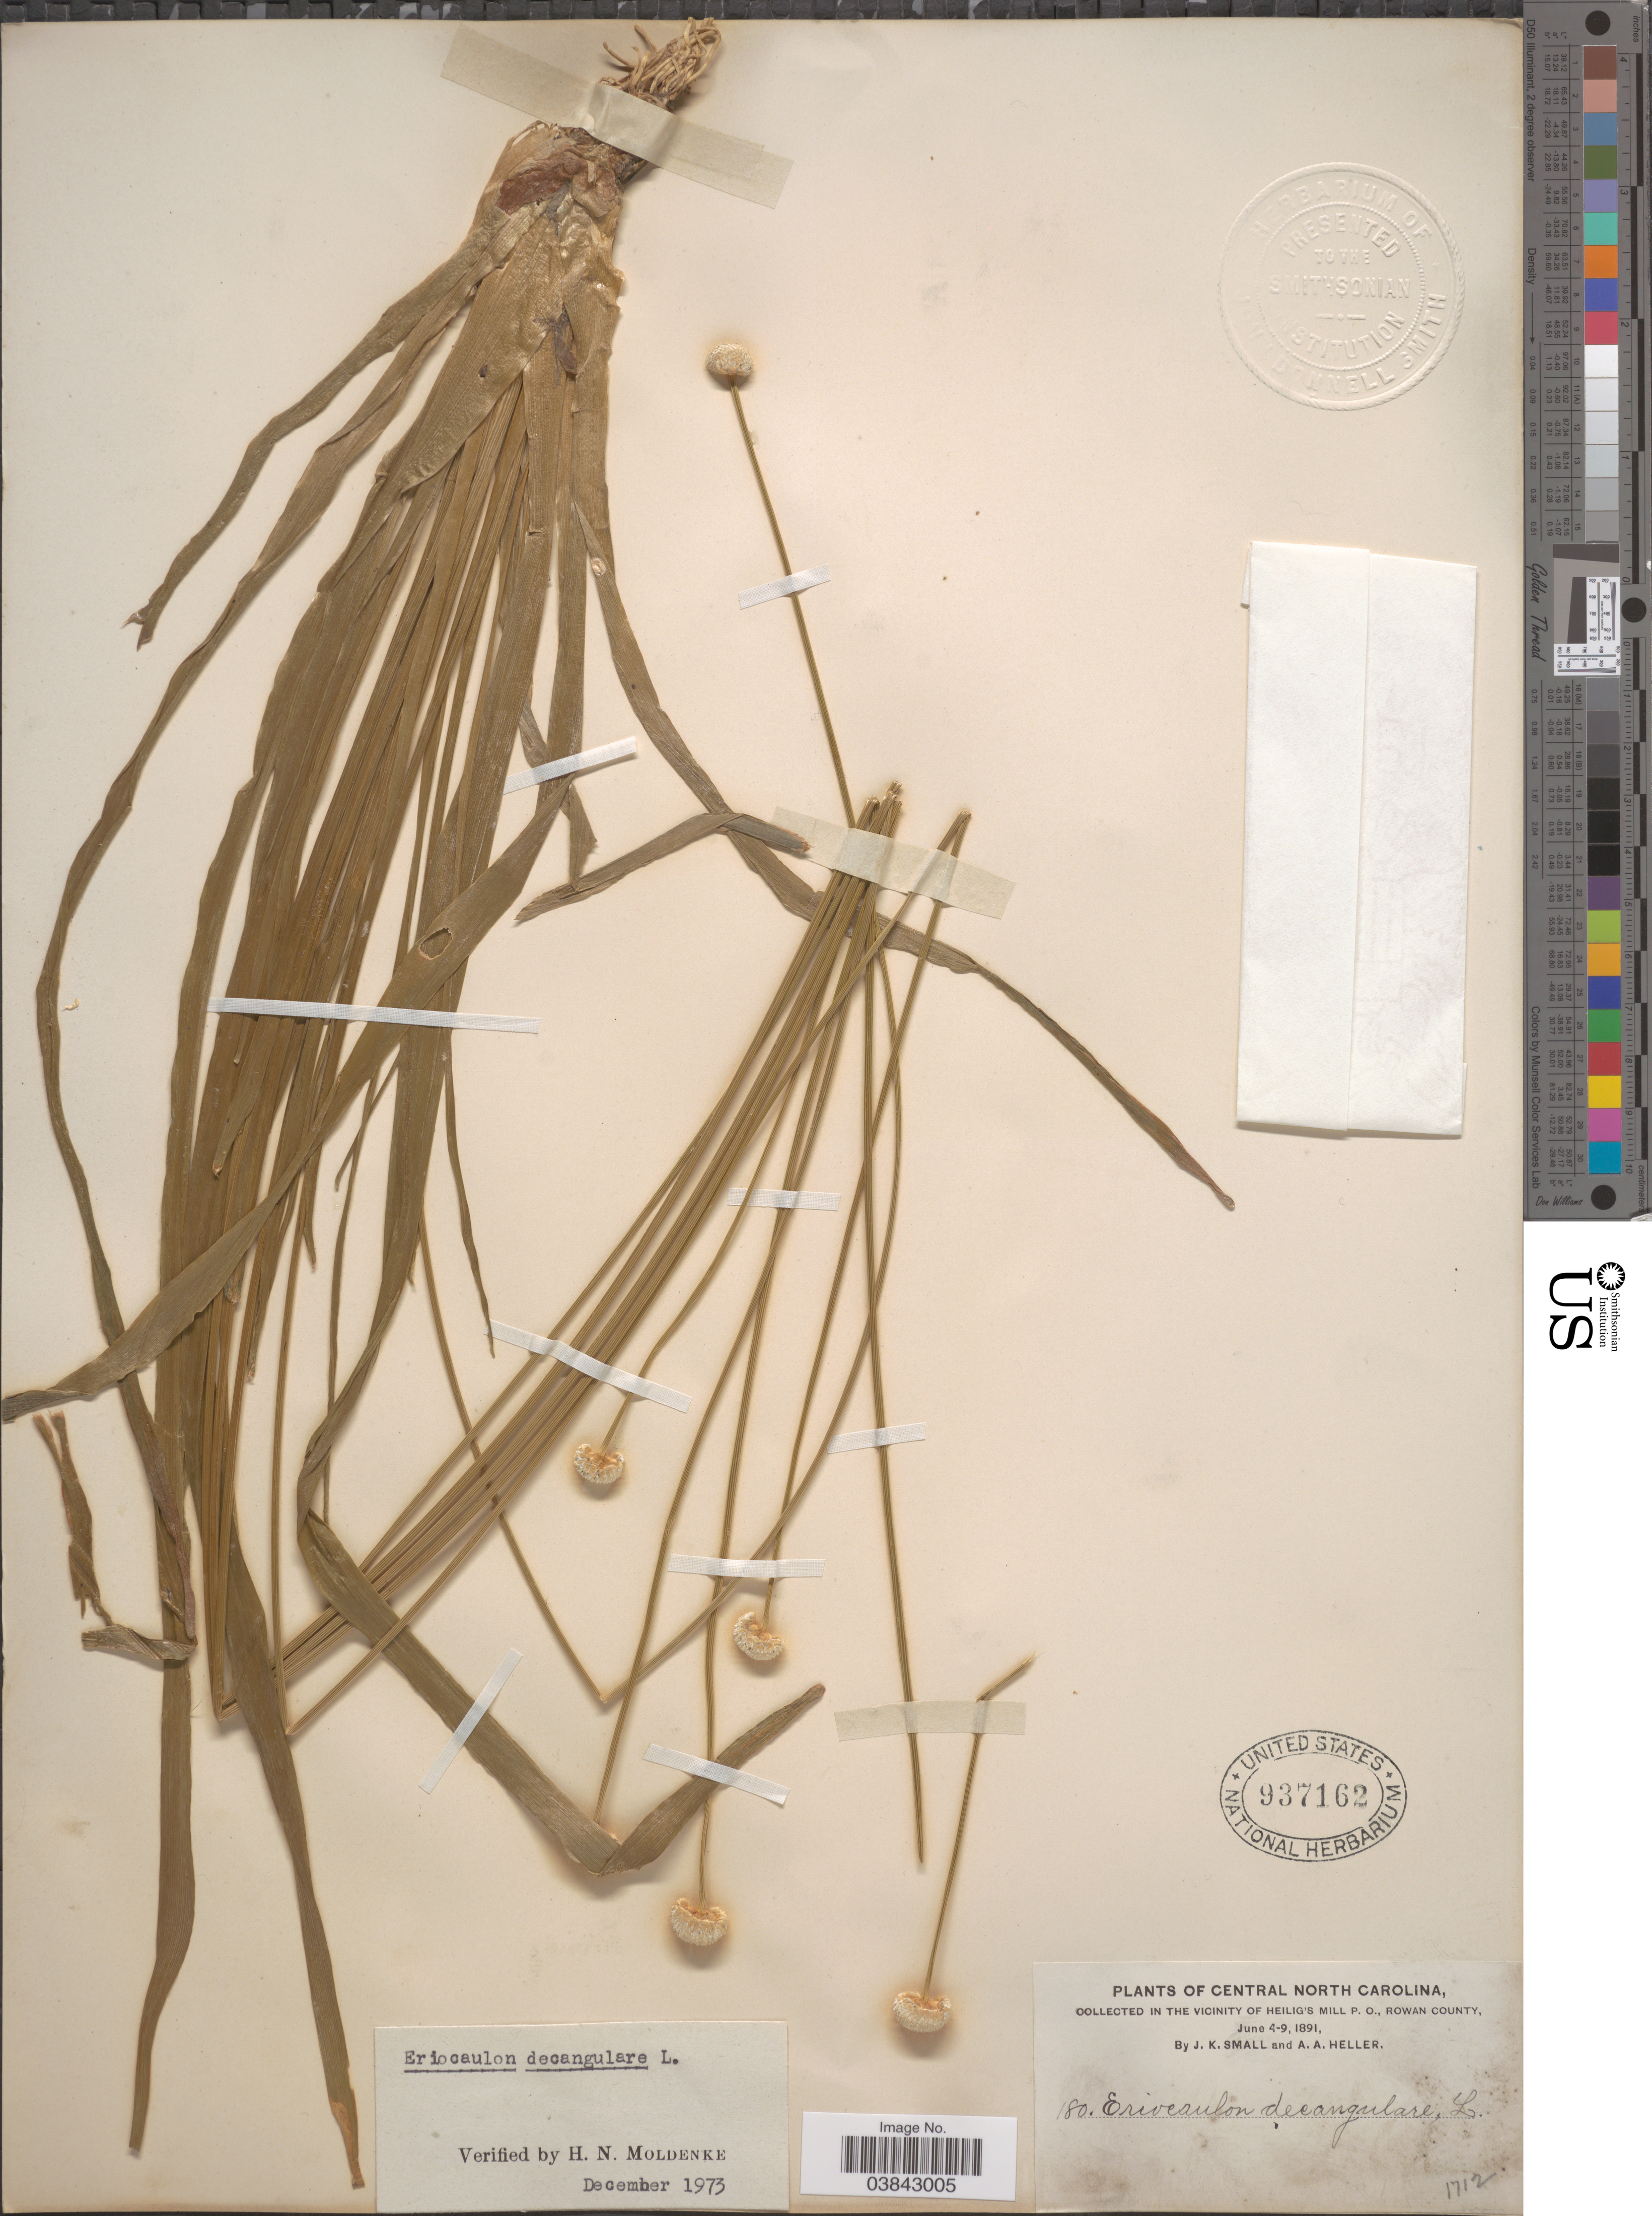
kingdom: Plantae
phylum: Tracheophyta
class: Liliopsida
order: Poales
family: Eriocaulaceae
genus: Eriocaulon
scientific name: Eriocaulon decangulare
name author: L.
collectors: J. K. Small & A. A. Heller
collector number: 180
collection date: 1891-06-04/1891-06-09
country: United States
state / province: North Carolina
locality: Central North Carolina. In the Vicinity of Heilig's Mill P. O., Rowan County.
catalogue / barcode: US 937162